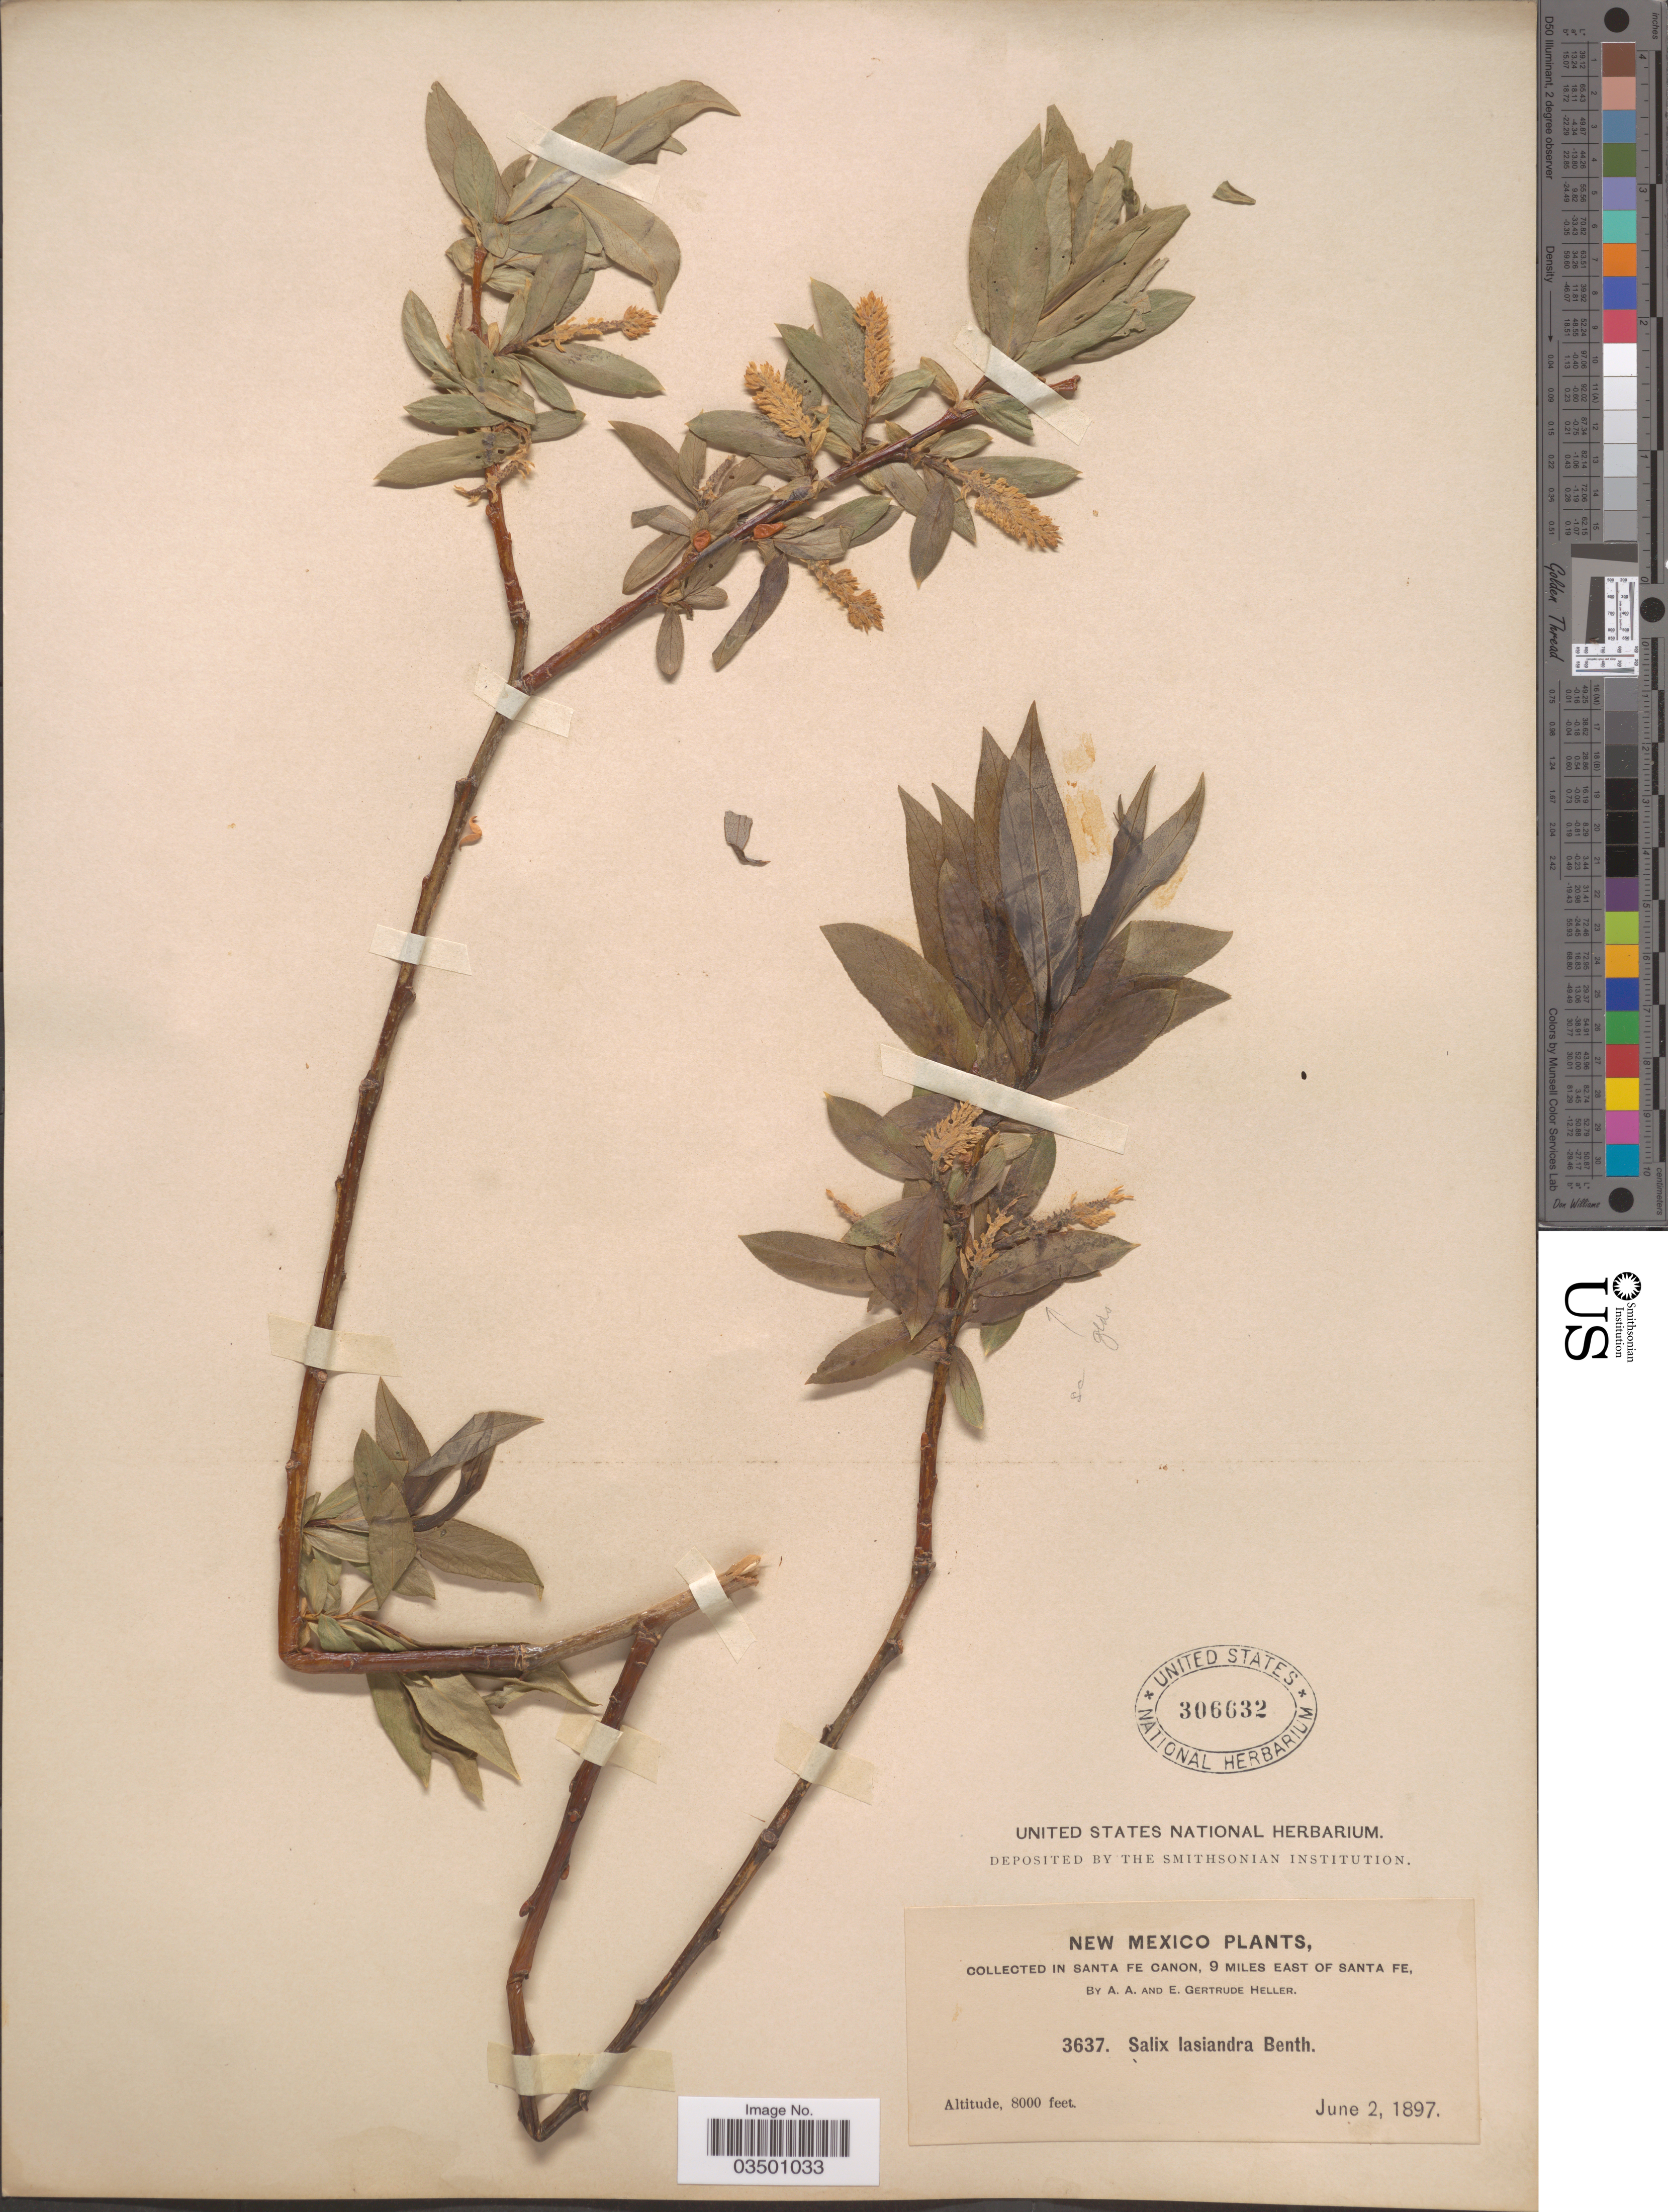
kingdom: Plantae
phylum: Tracheophyta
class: Magnoliopsida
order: Malpighiales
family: Salicaceae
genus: Salix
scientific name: Salix lasiandra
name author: Benth.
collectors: A. A. Heller & E. Gertrude Heller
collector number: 3637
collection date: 1897-06-02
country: United States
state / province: New Mexico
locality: Santa Fe Canon, 9 miles east of Santa Fe.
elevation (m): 2438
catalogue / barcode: US 306632